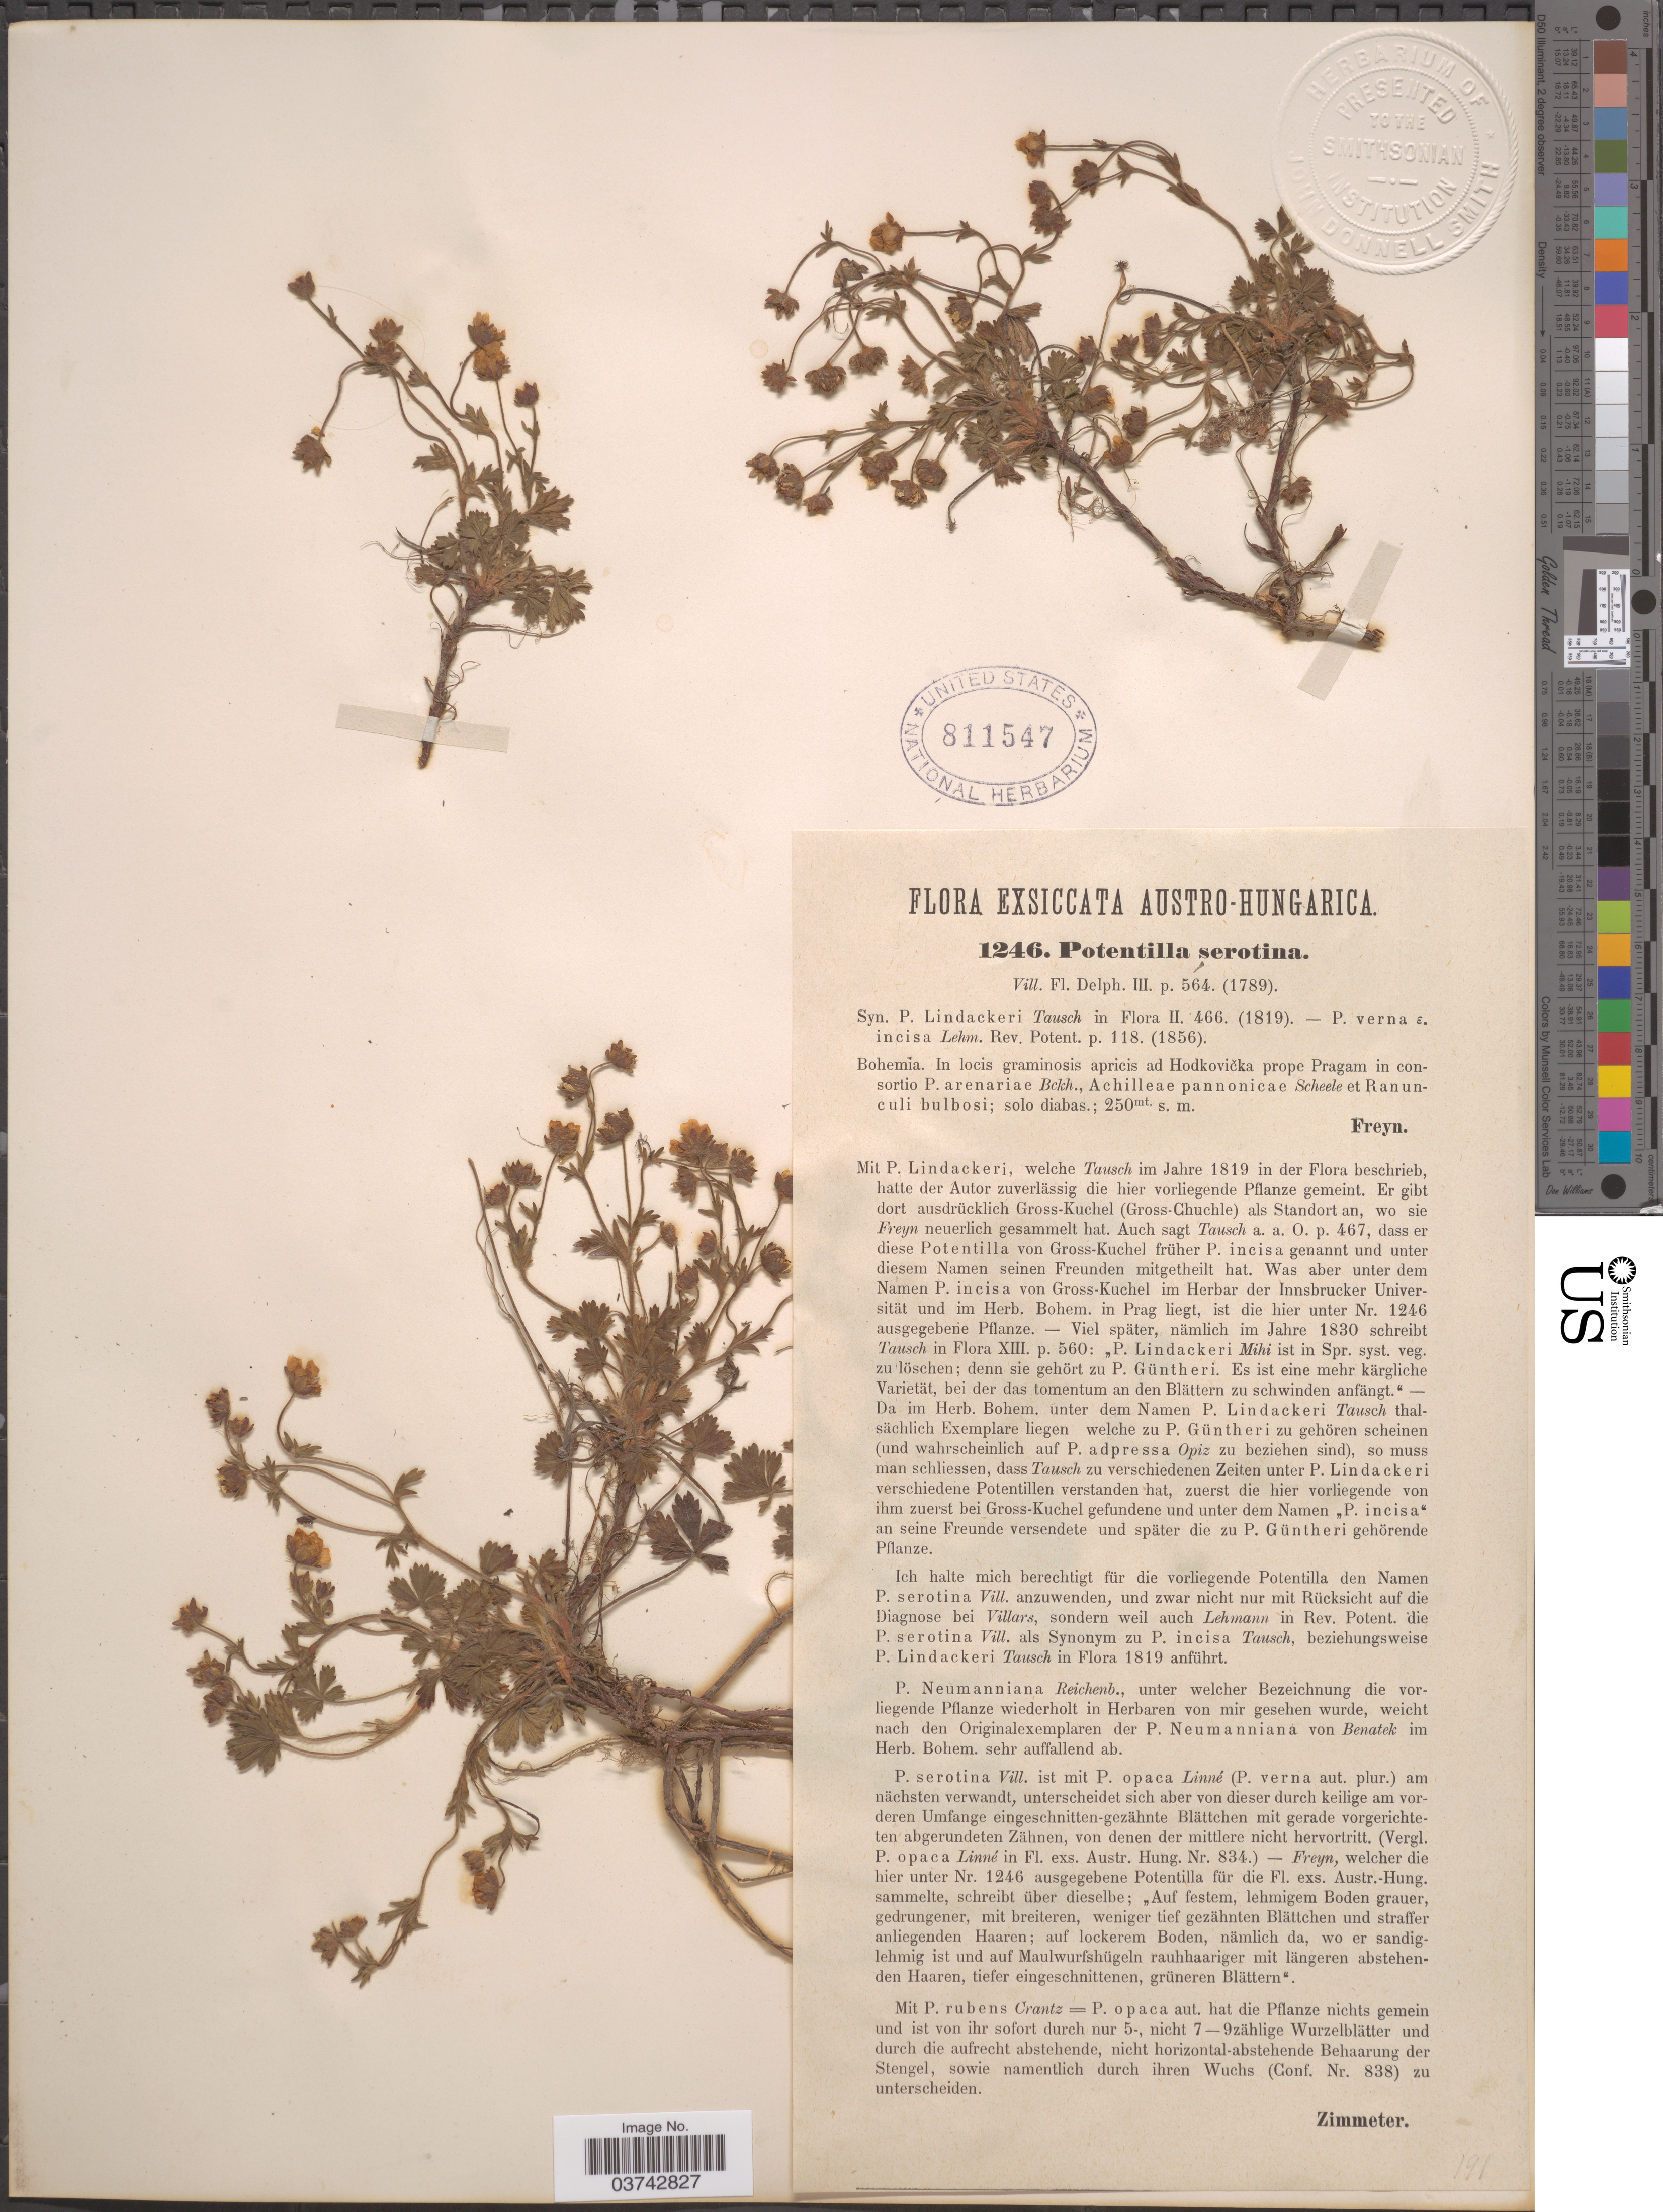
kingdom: Plantae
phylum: Tracheophyta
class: Magnoliopsida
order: Rosales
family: Rosaceae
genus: Potentilla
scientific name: Potentilla serotina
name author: Vill.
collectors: J. Freyn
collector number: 1246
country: Czechia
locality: Austro-Hungarica. Bohemia. In locis graminosis apricis ad Hodkovicka prope Pragam in consortio P. arenariæ Bckh., Achilleae pannonicæ Scheele et Ranunculi bulbosi.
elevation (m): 250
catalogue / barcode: US 811547